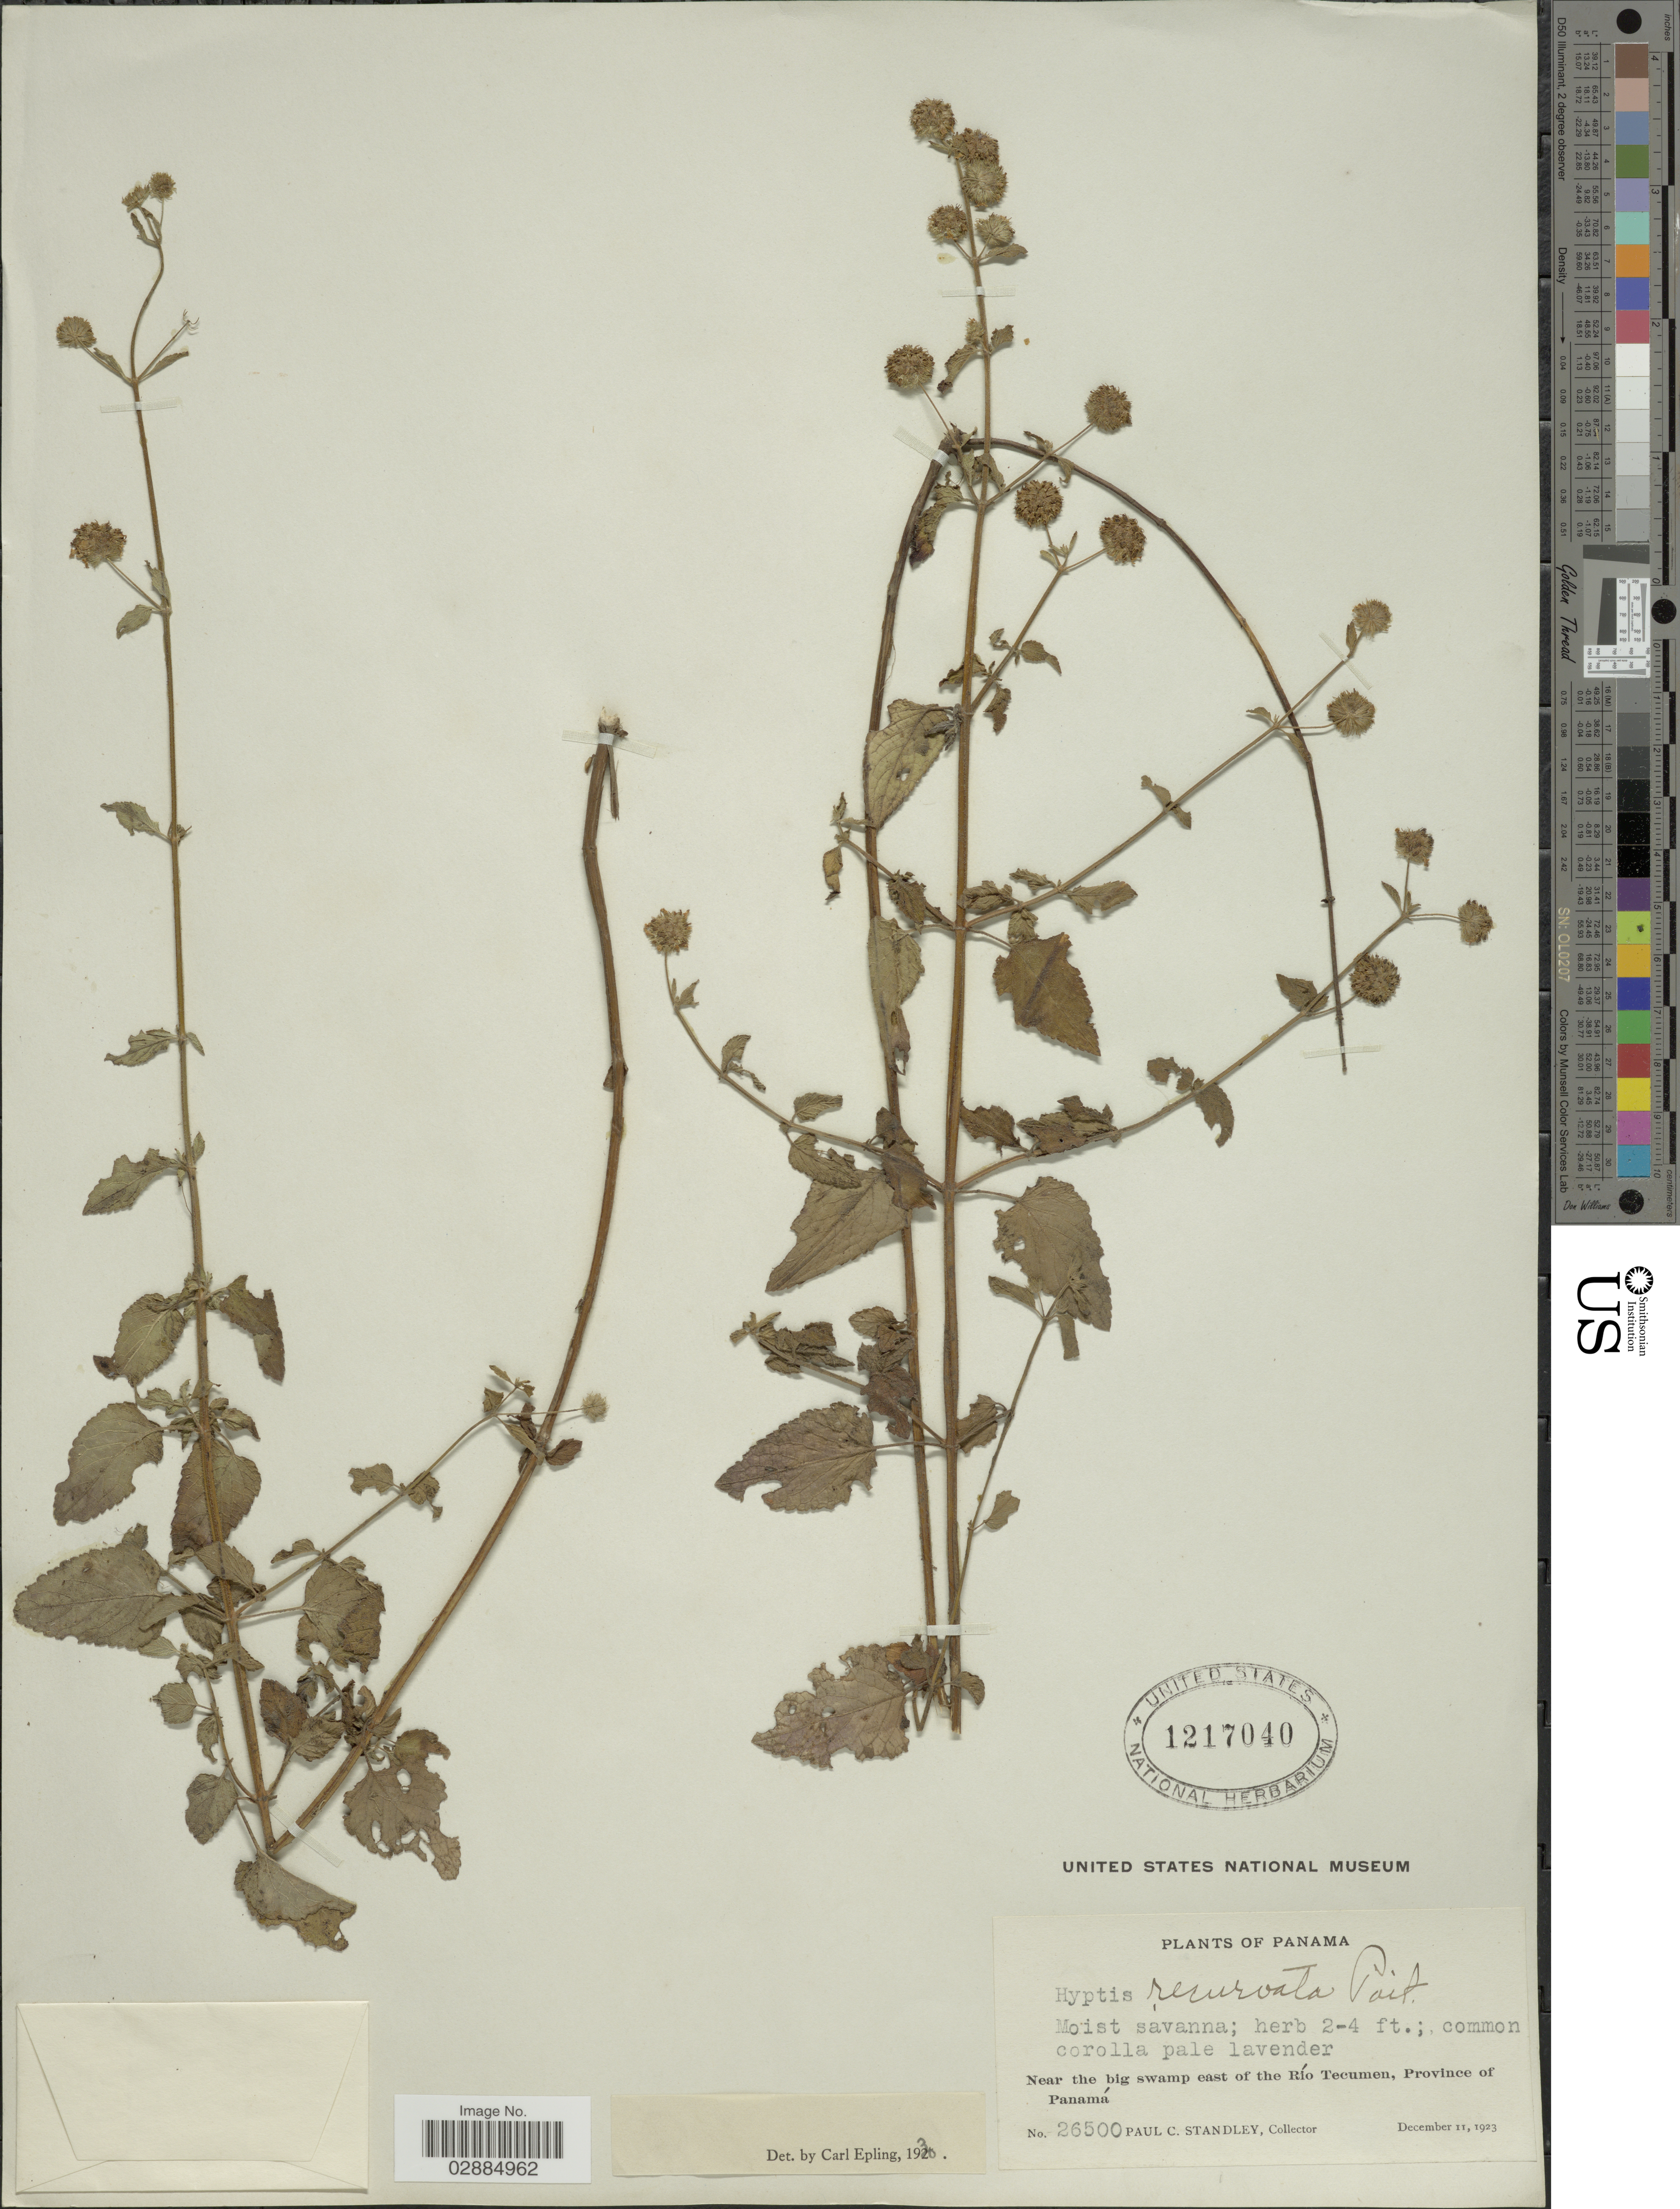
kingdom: Plantae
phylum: Tracheophyta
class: Magnoliopsida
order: Lamiales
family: Lamiaceae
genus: Hyptis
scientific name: Hyptis recurvata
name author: Poit.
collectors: P. C. Standley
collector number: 26500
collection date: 1923-12-11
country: Panama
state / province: Panamá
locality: Near the big swamp east of the Río Tecumen, Province of Panamá.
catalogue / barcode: US 1217040